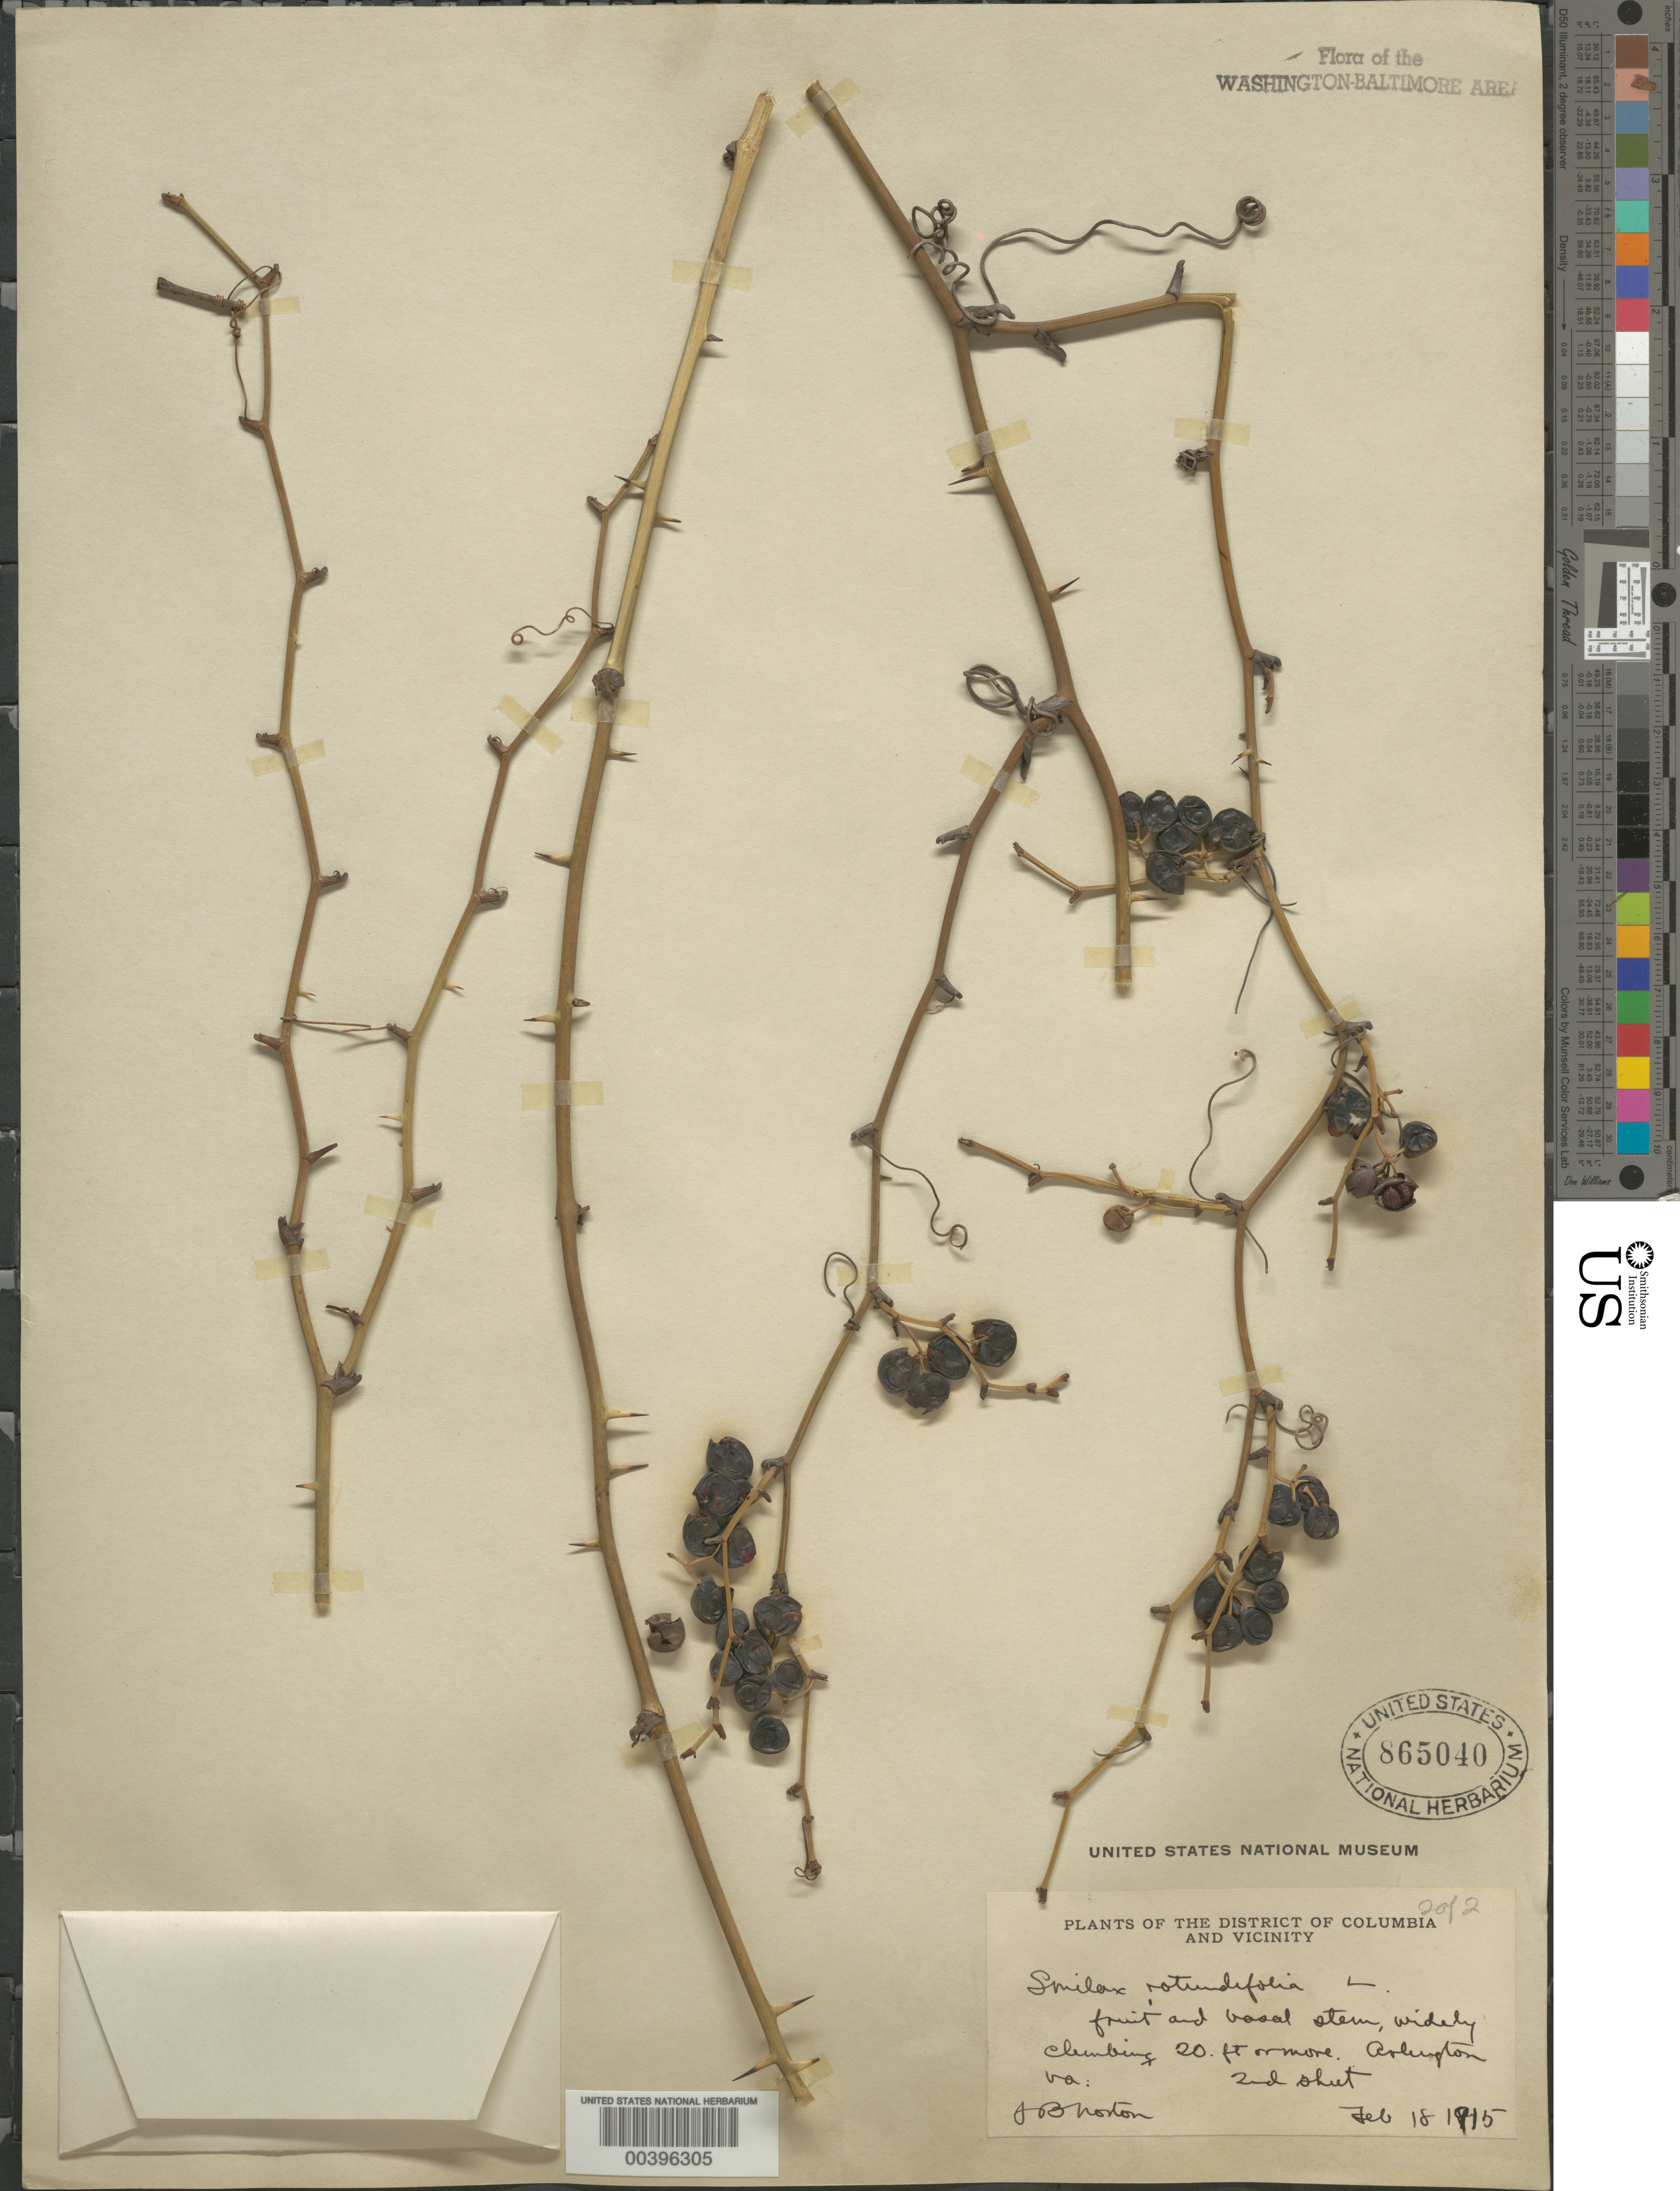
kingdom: Plantae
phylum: Tracheophyta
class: Liliopsida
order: Liliales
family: Smilacaceae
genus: Smilax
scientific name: Smilax rotundifolia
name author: L.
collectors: J. Norton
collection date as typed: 18 Feb 1915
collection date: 1915-02-18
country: United States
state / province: Virginia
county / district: Arlington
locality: Arlington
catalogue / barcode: US 865040